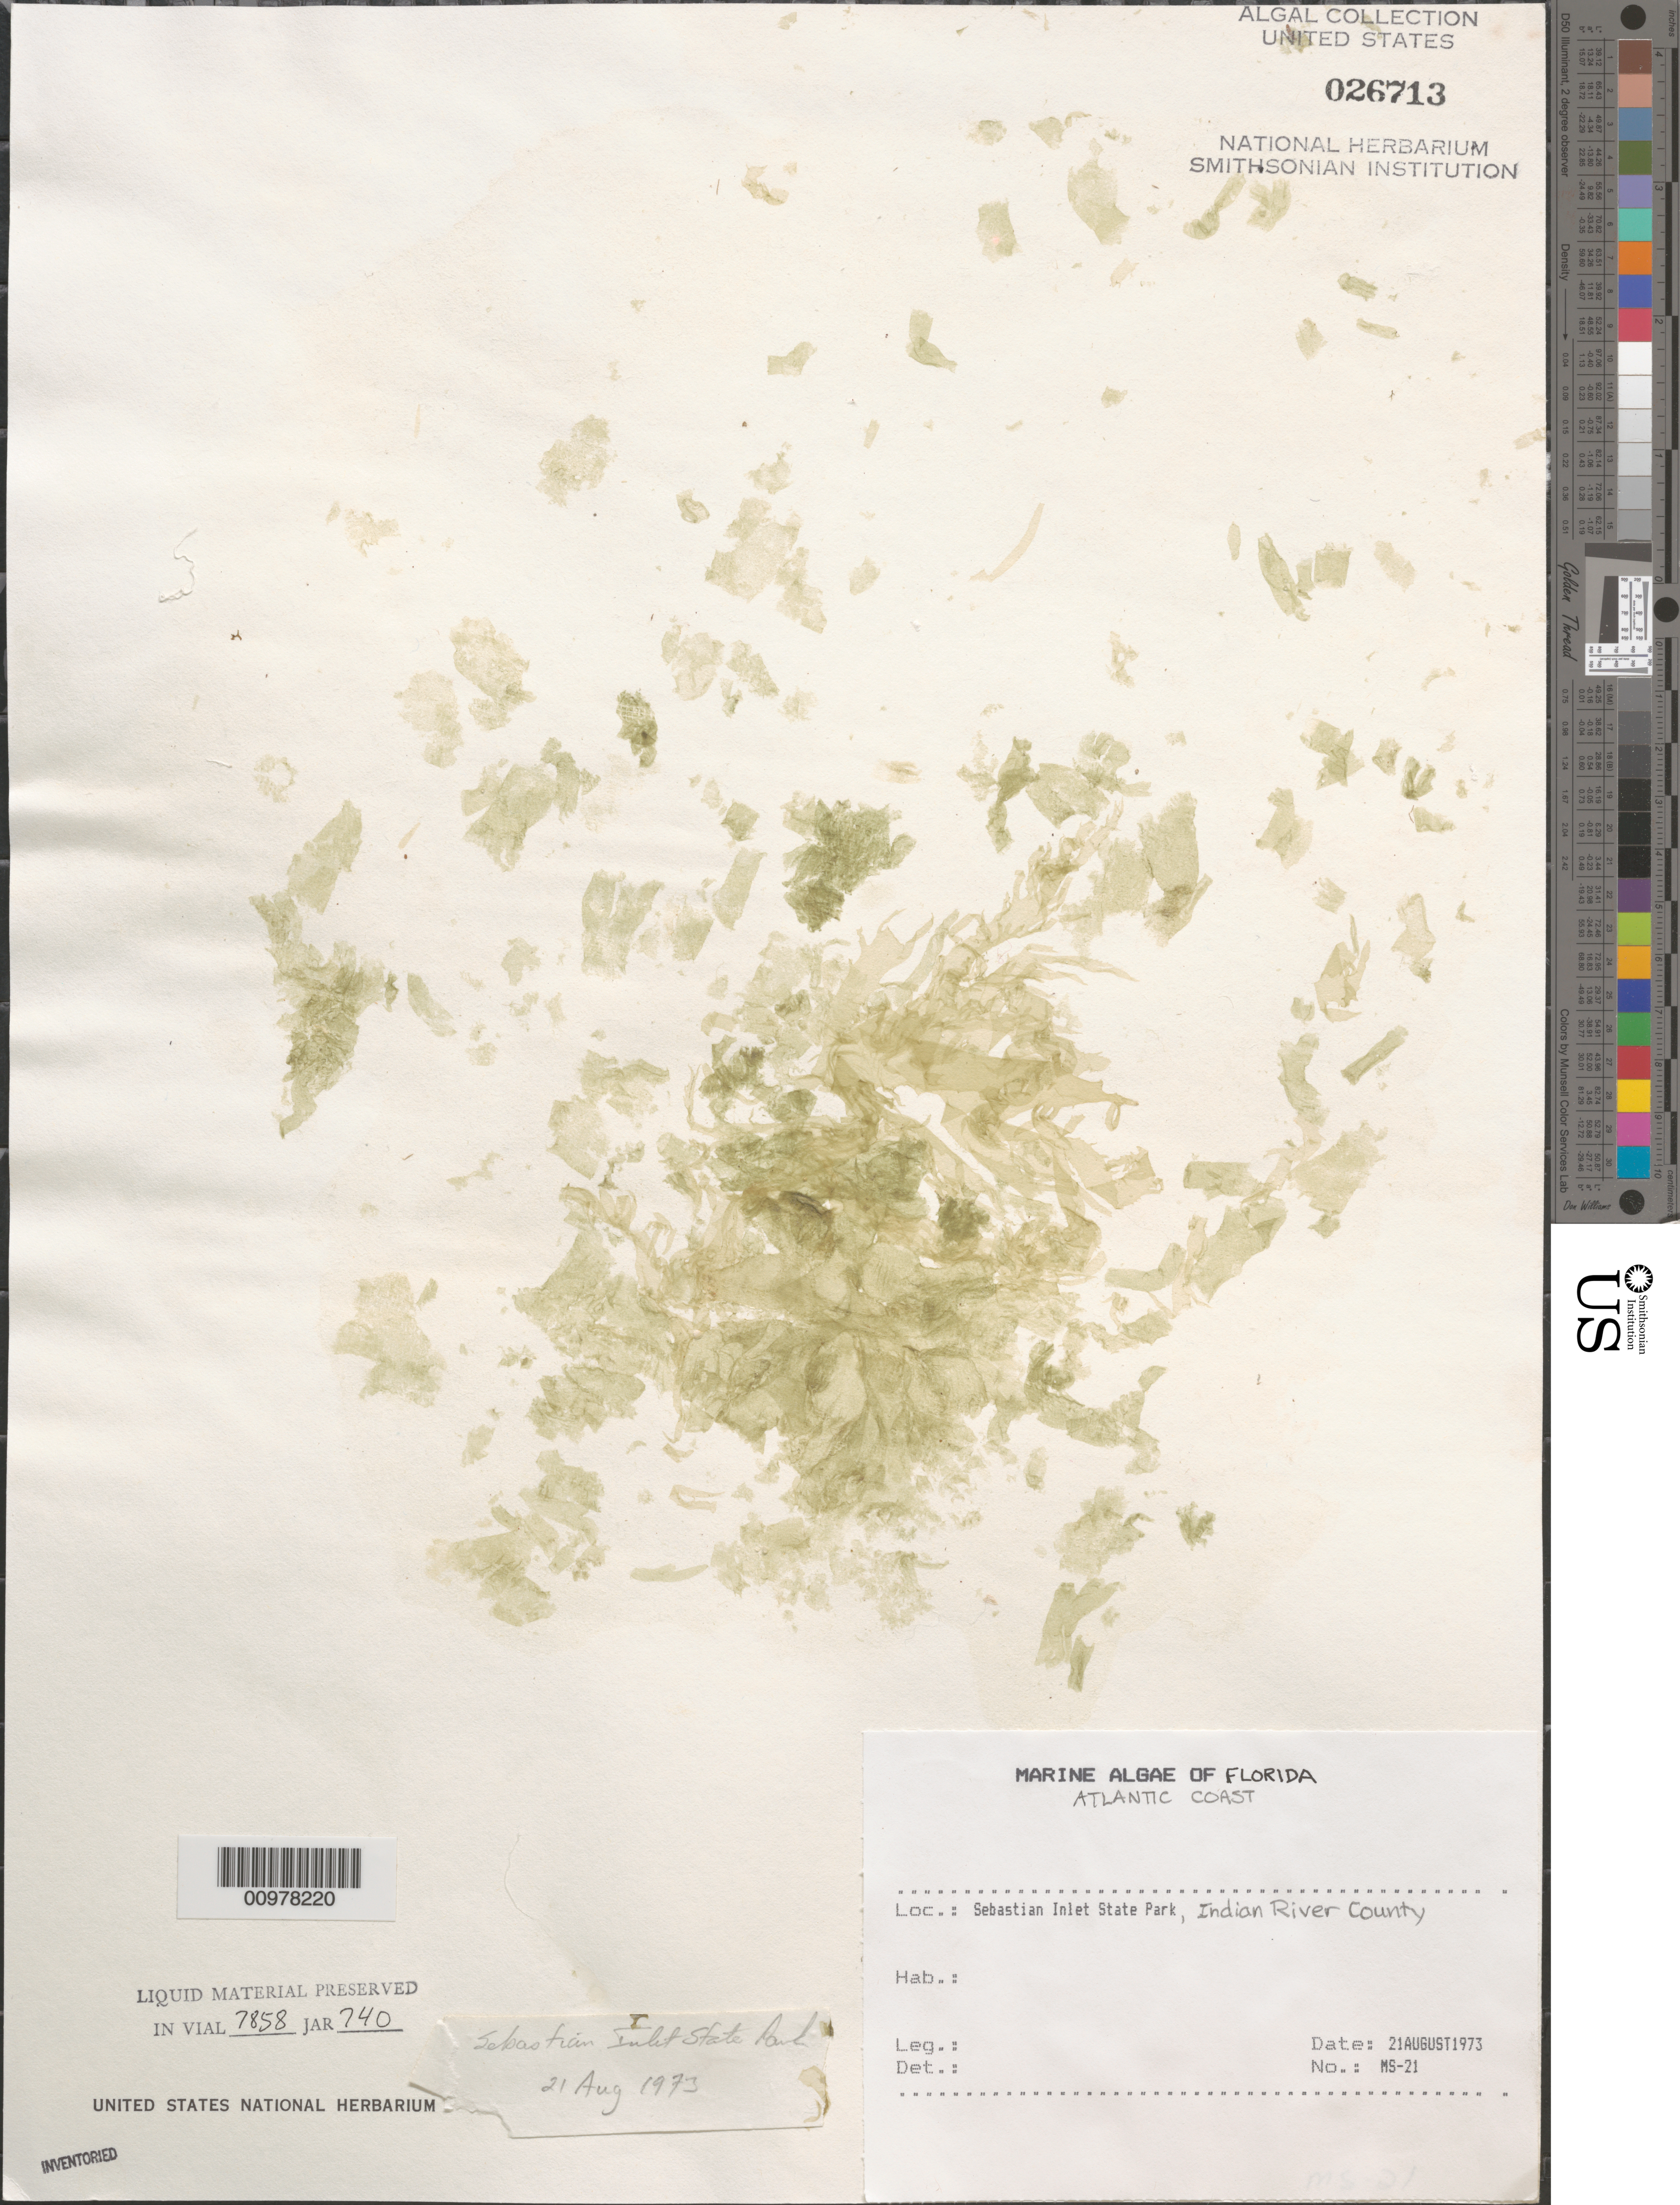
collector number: MS-21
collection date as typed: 21 Aug 1973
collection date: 1973-08-21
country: United States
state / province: Florida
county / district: Indian River County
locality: Sebastian Inlet State Park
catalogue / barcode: US 26713